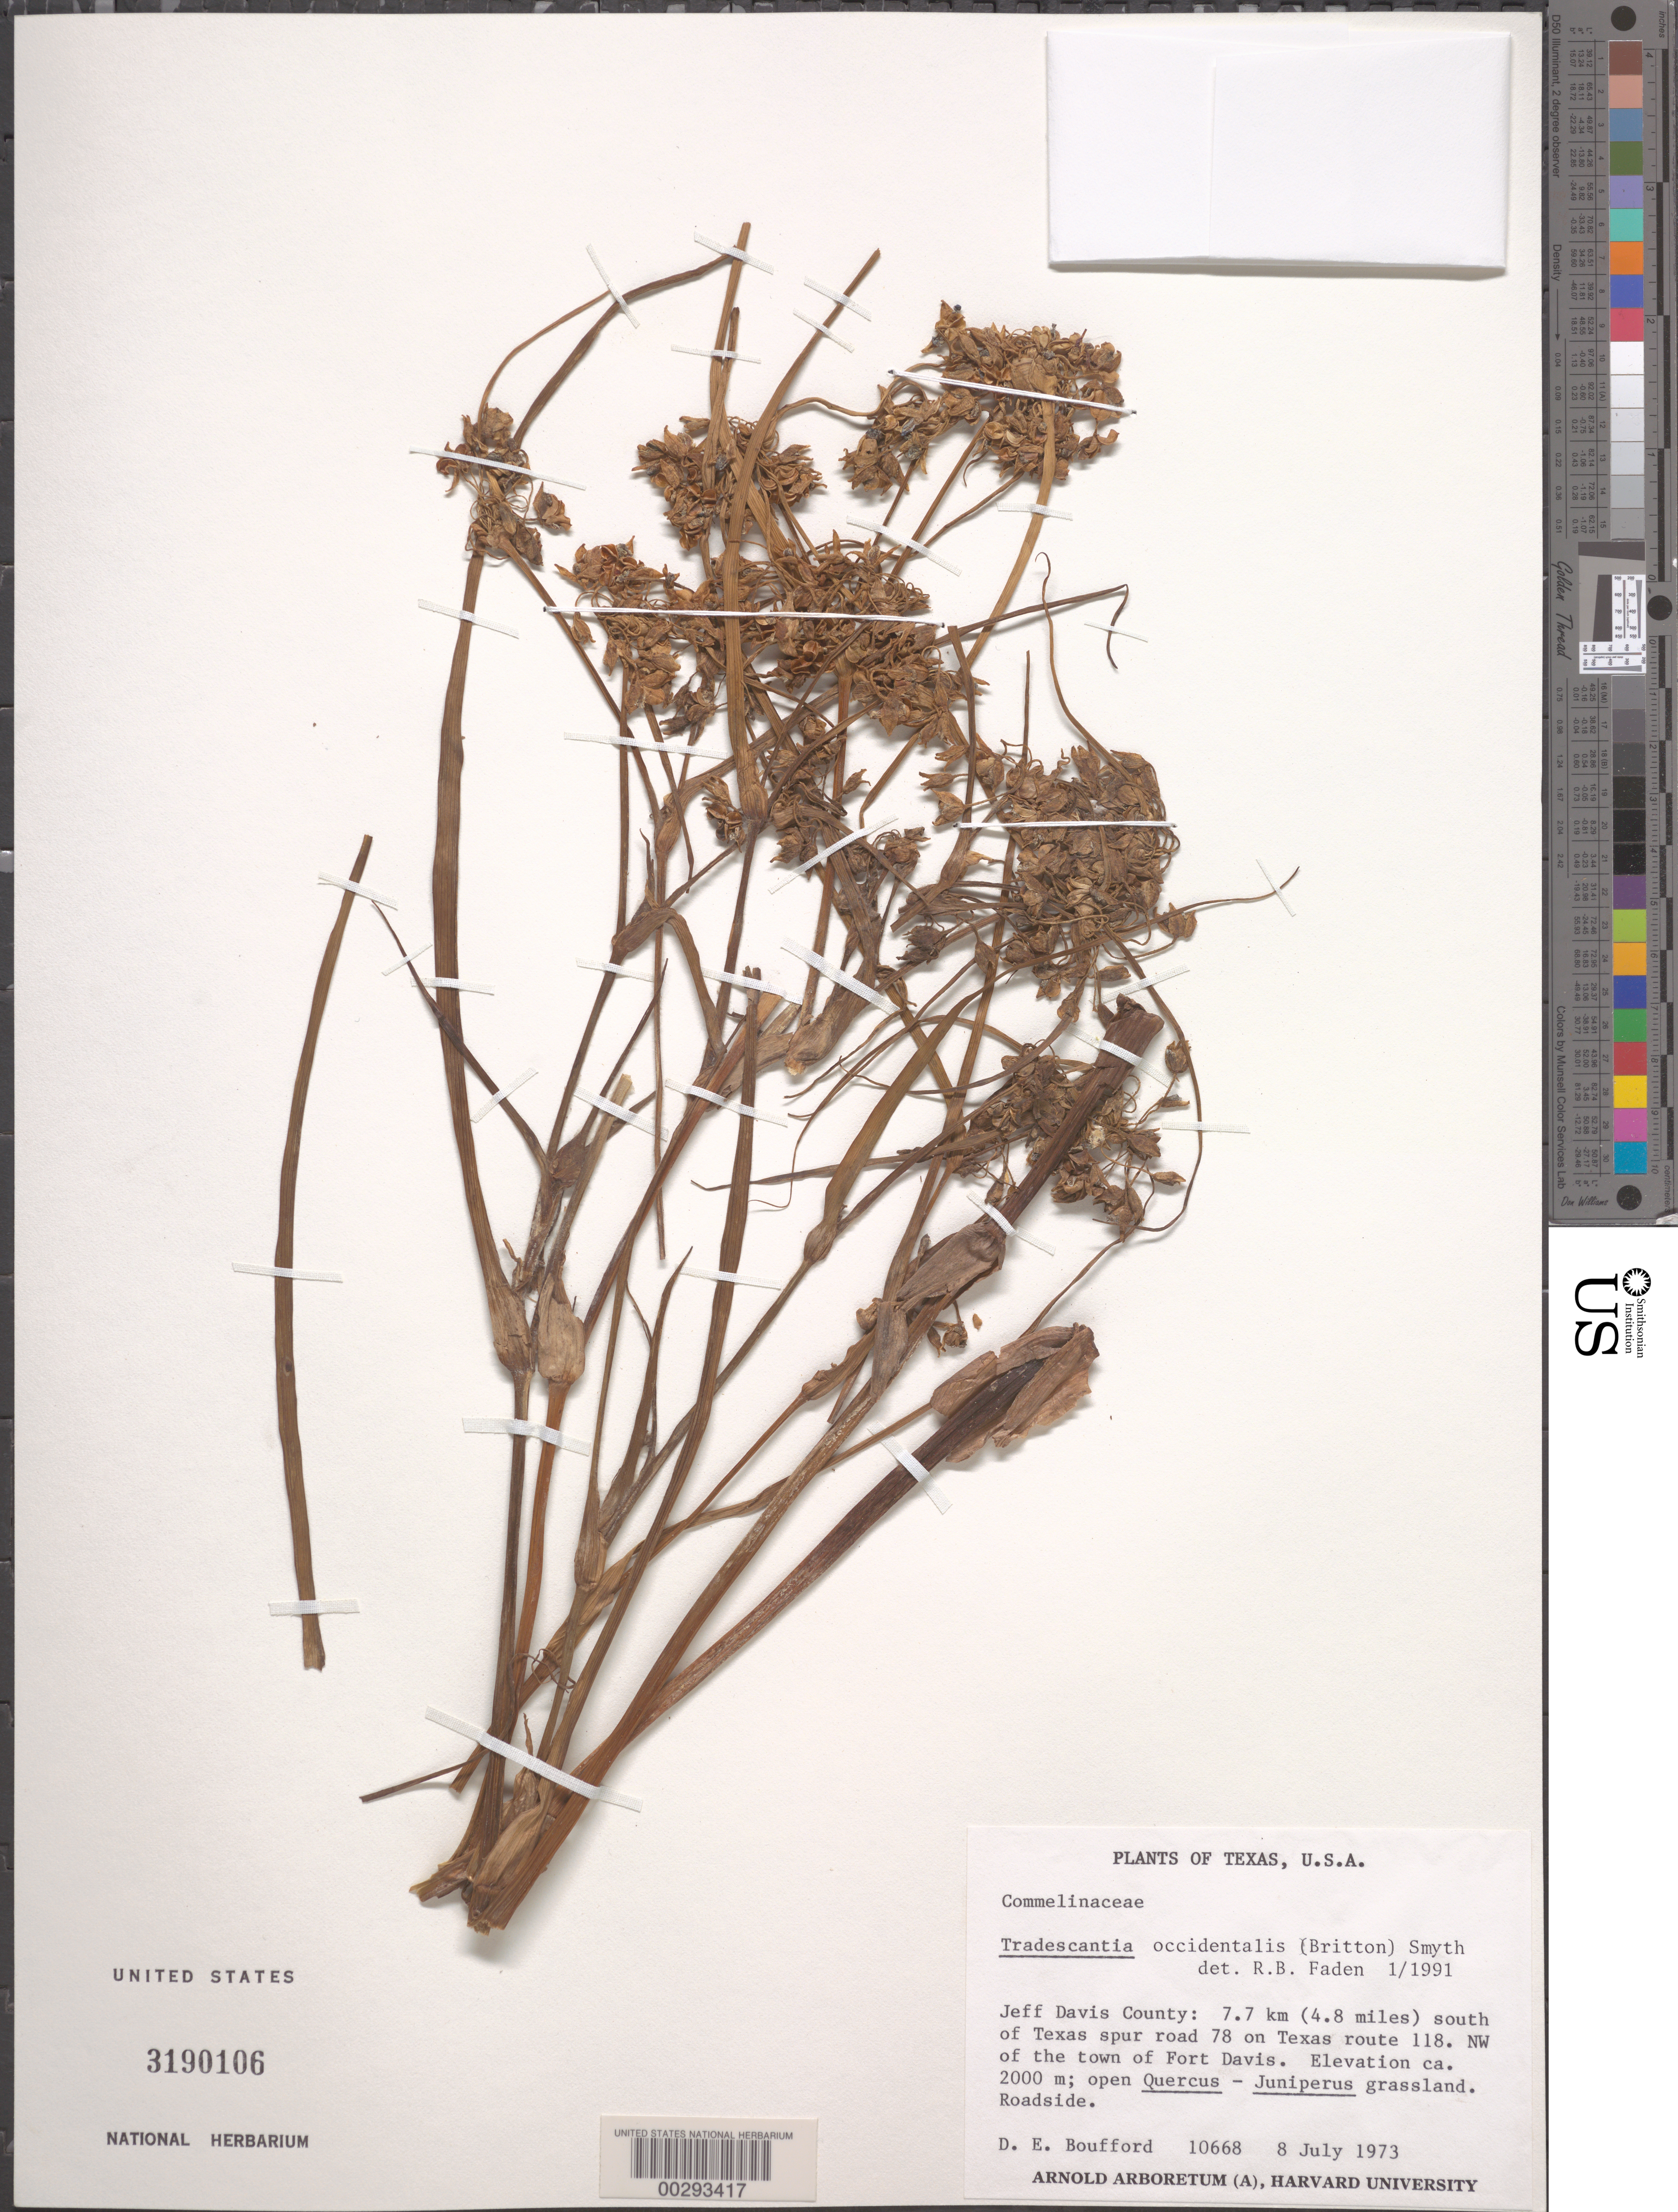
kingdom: Plantae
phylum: Tracheophyta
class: Liliopsida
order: Commelinales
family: Commelinaceae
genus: Tradescantia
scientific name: Tradescantia occidentalis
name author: (Britton) Smyth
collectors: D. E. Boufford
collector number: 10668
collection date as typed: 08 Jul 1973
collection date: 1973-07-08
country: United States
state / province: Texas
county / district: Jeff Davis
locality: Nw of fort davis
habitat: Grassland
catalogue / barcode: US 3190106